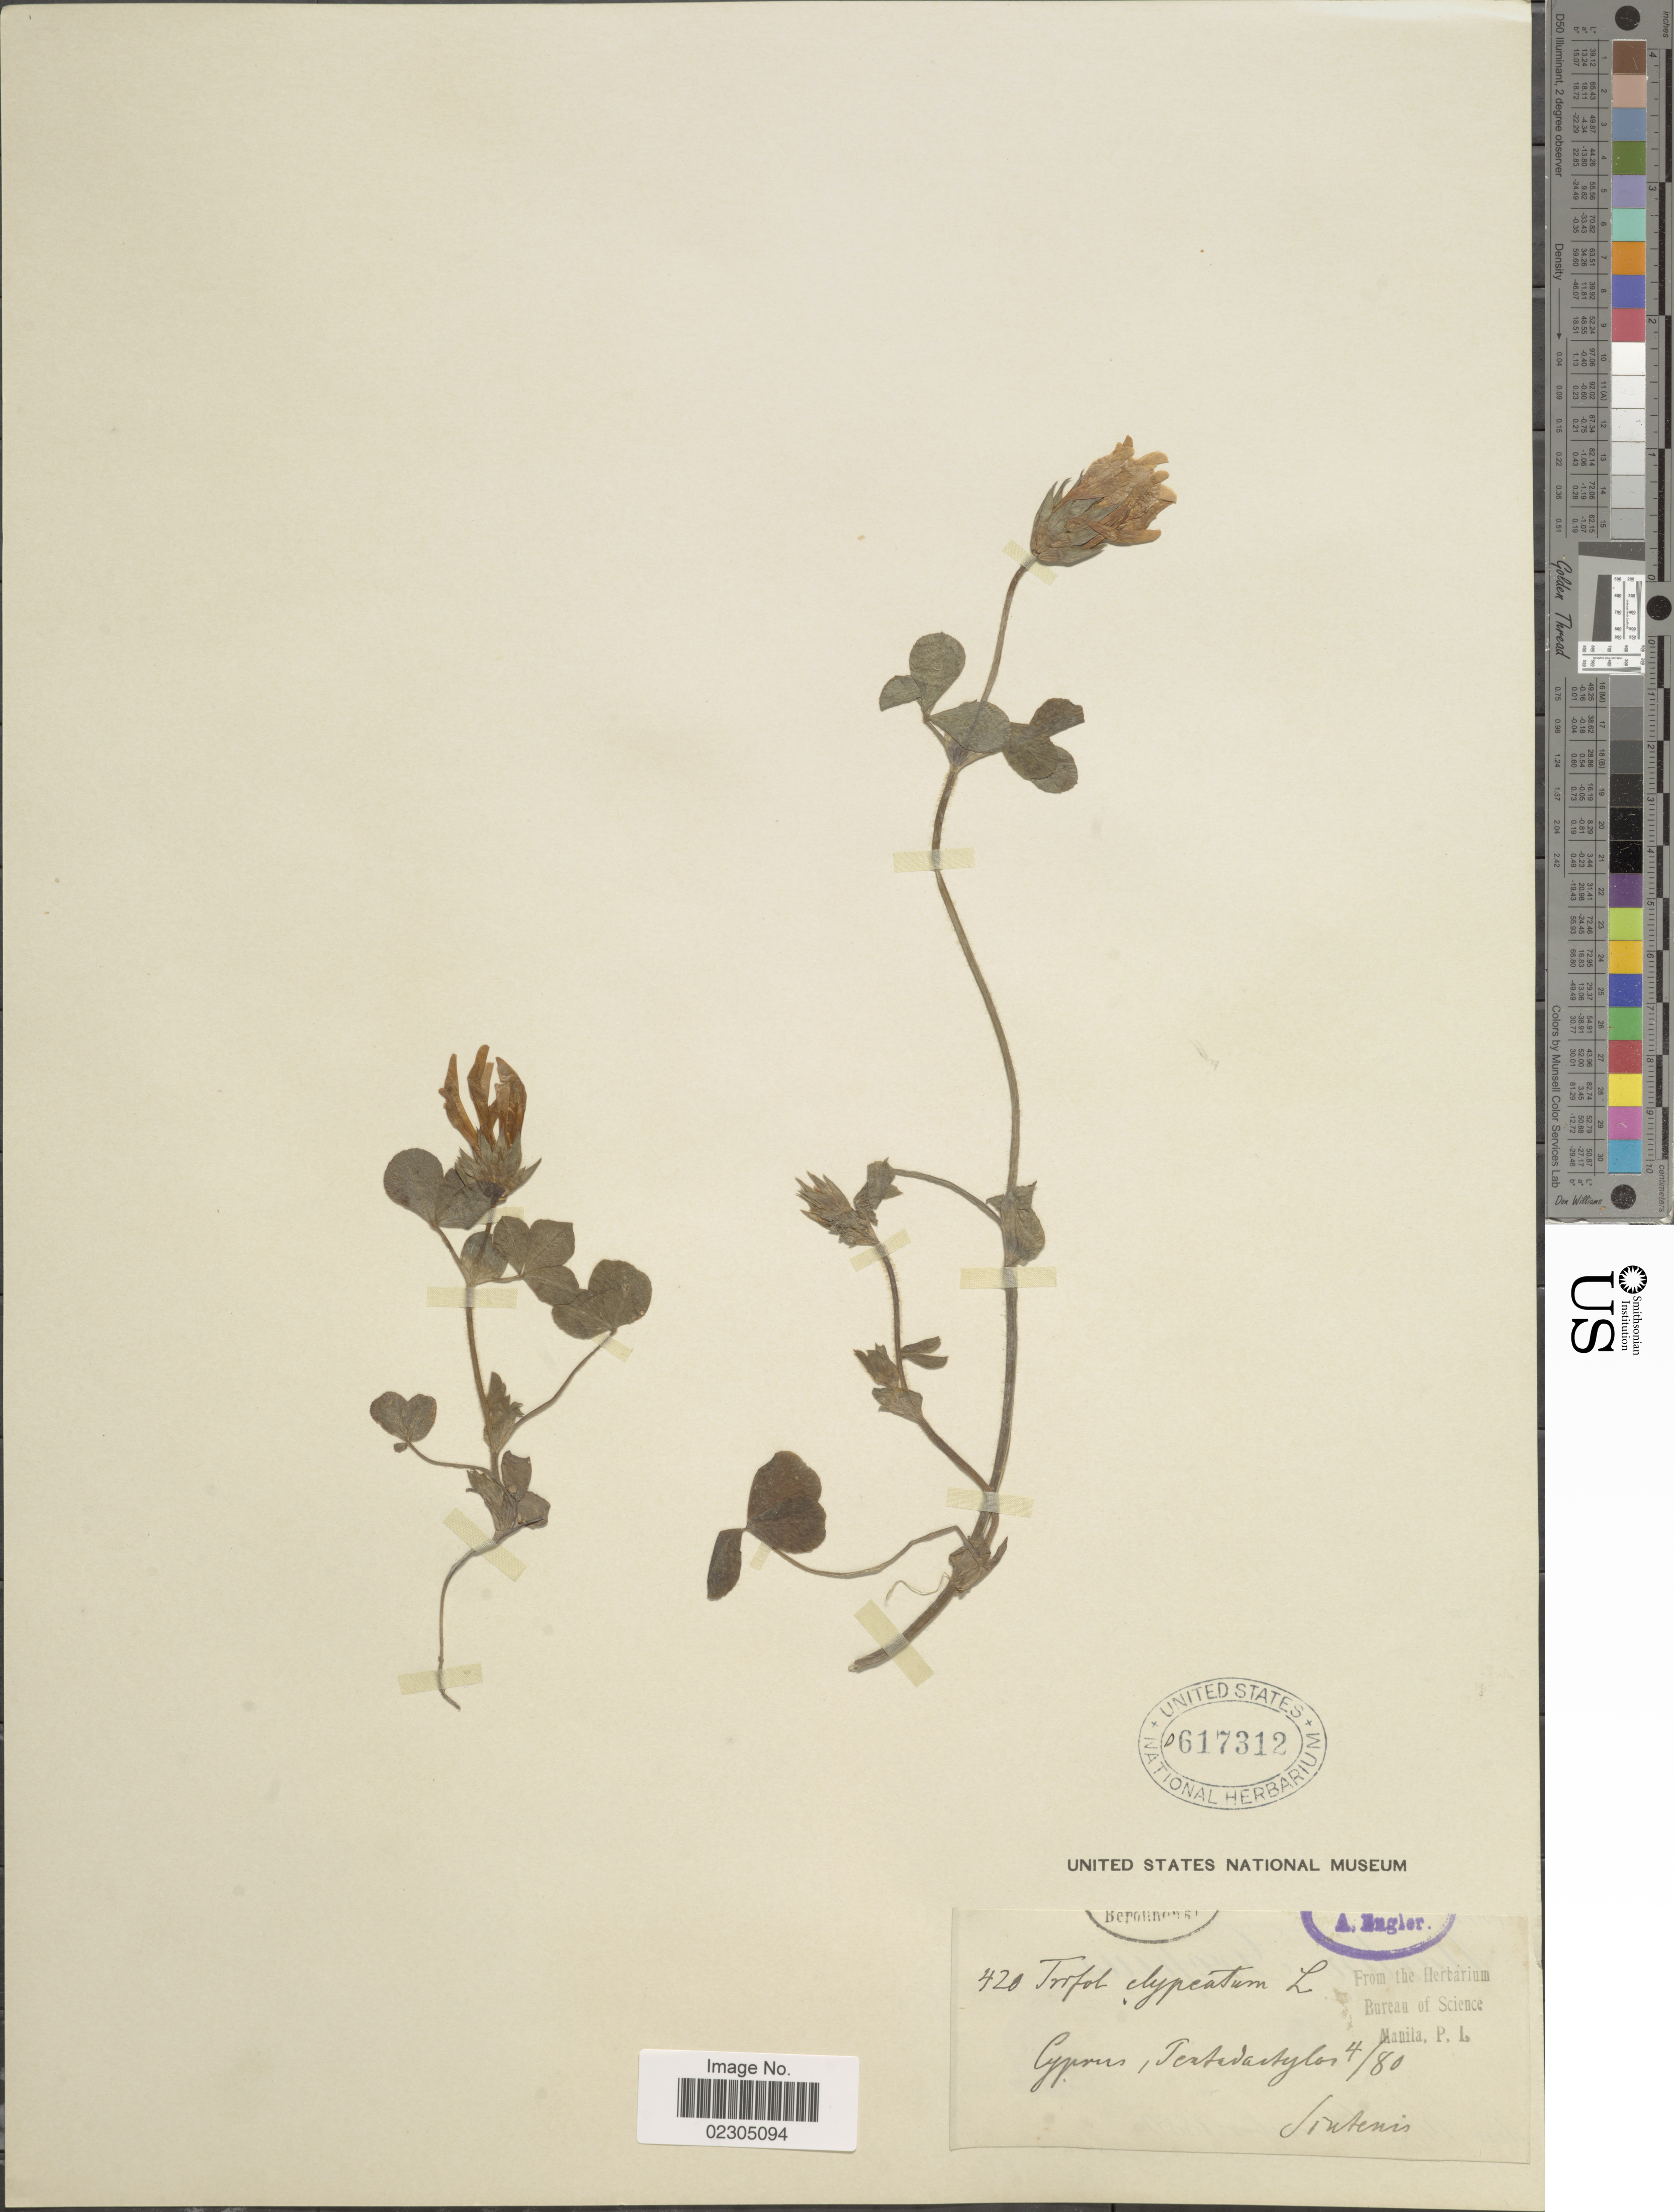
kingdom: Plantae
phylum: Tracheophyta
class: Magnoliopsida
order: Fabales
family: Fabaceae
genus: Trifolium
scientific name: Trifolium clypeatum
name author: L.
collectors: -. Sintenis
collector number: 420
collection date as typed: Transcribed d/m/y: /4/80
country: Cyprus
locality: Tentavatylon [interpreted]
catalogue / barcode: US 617312